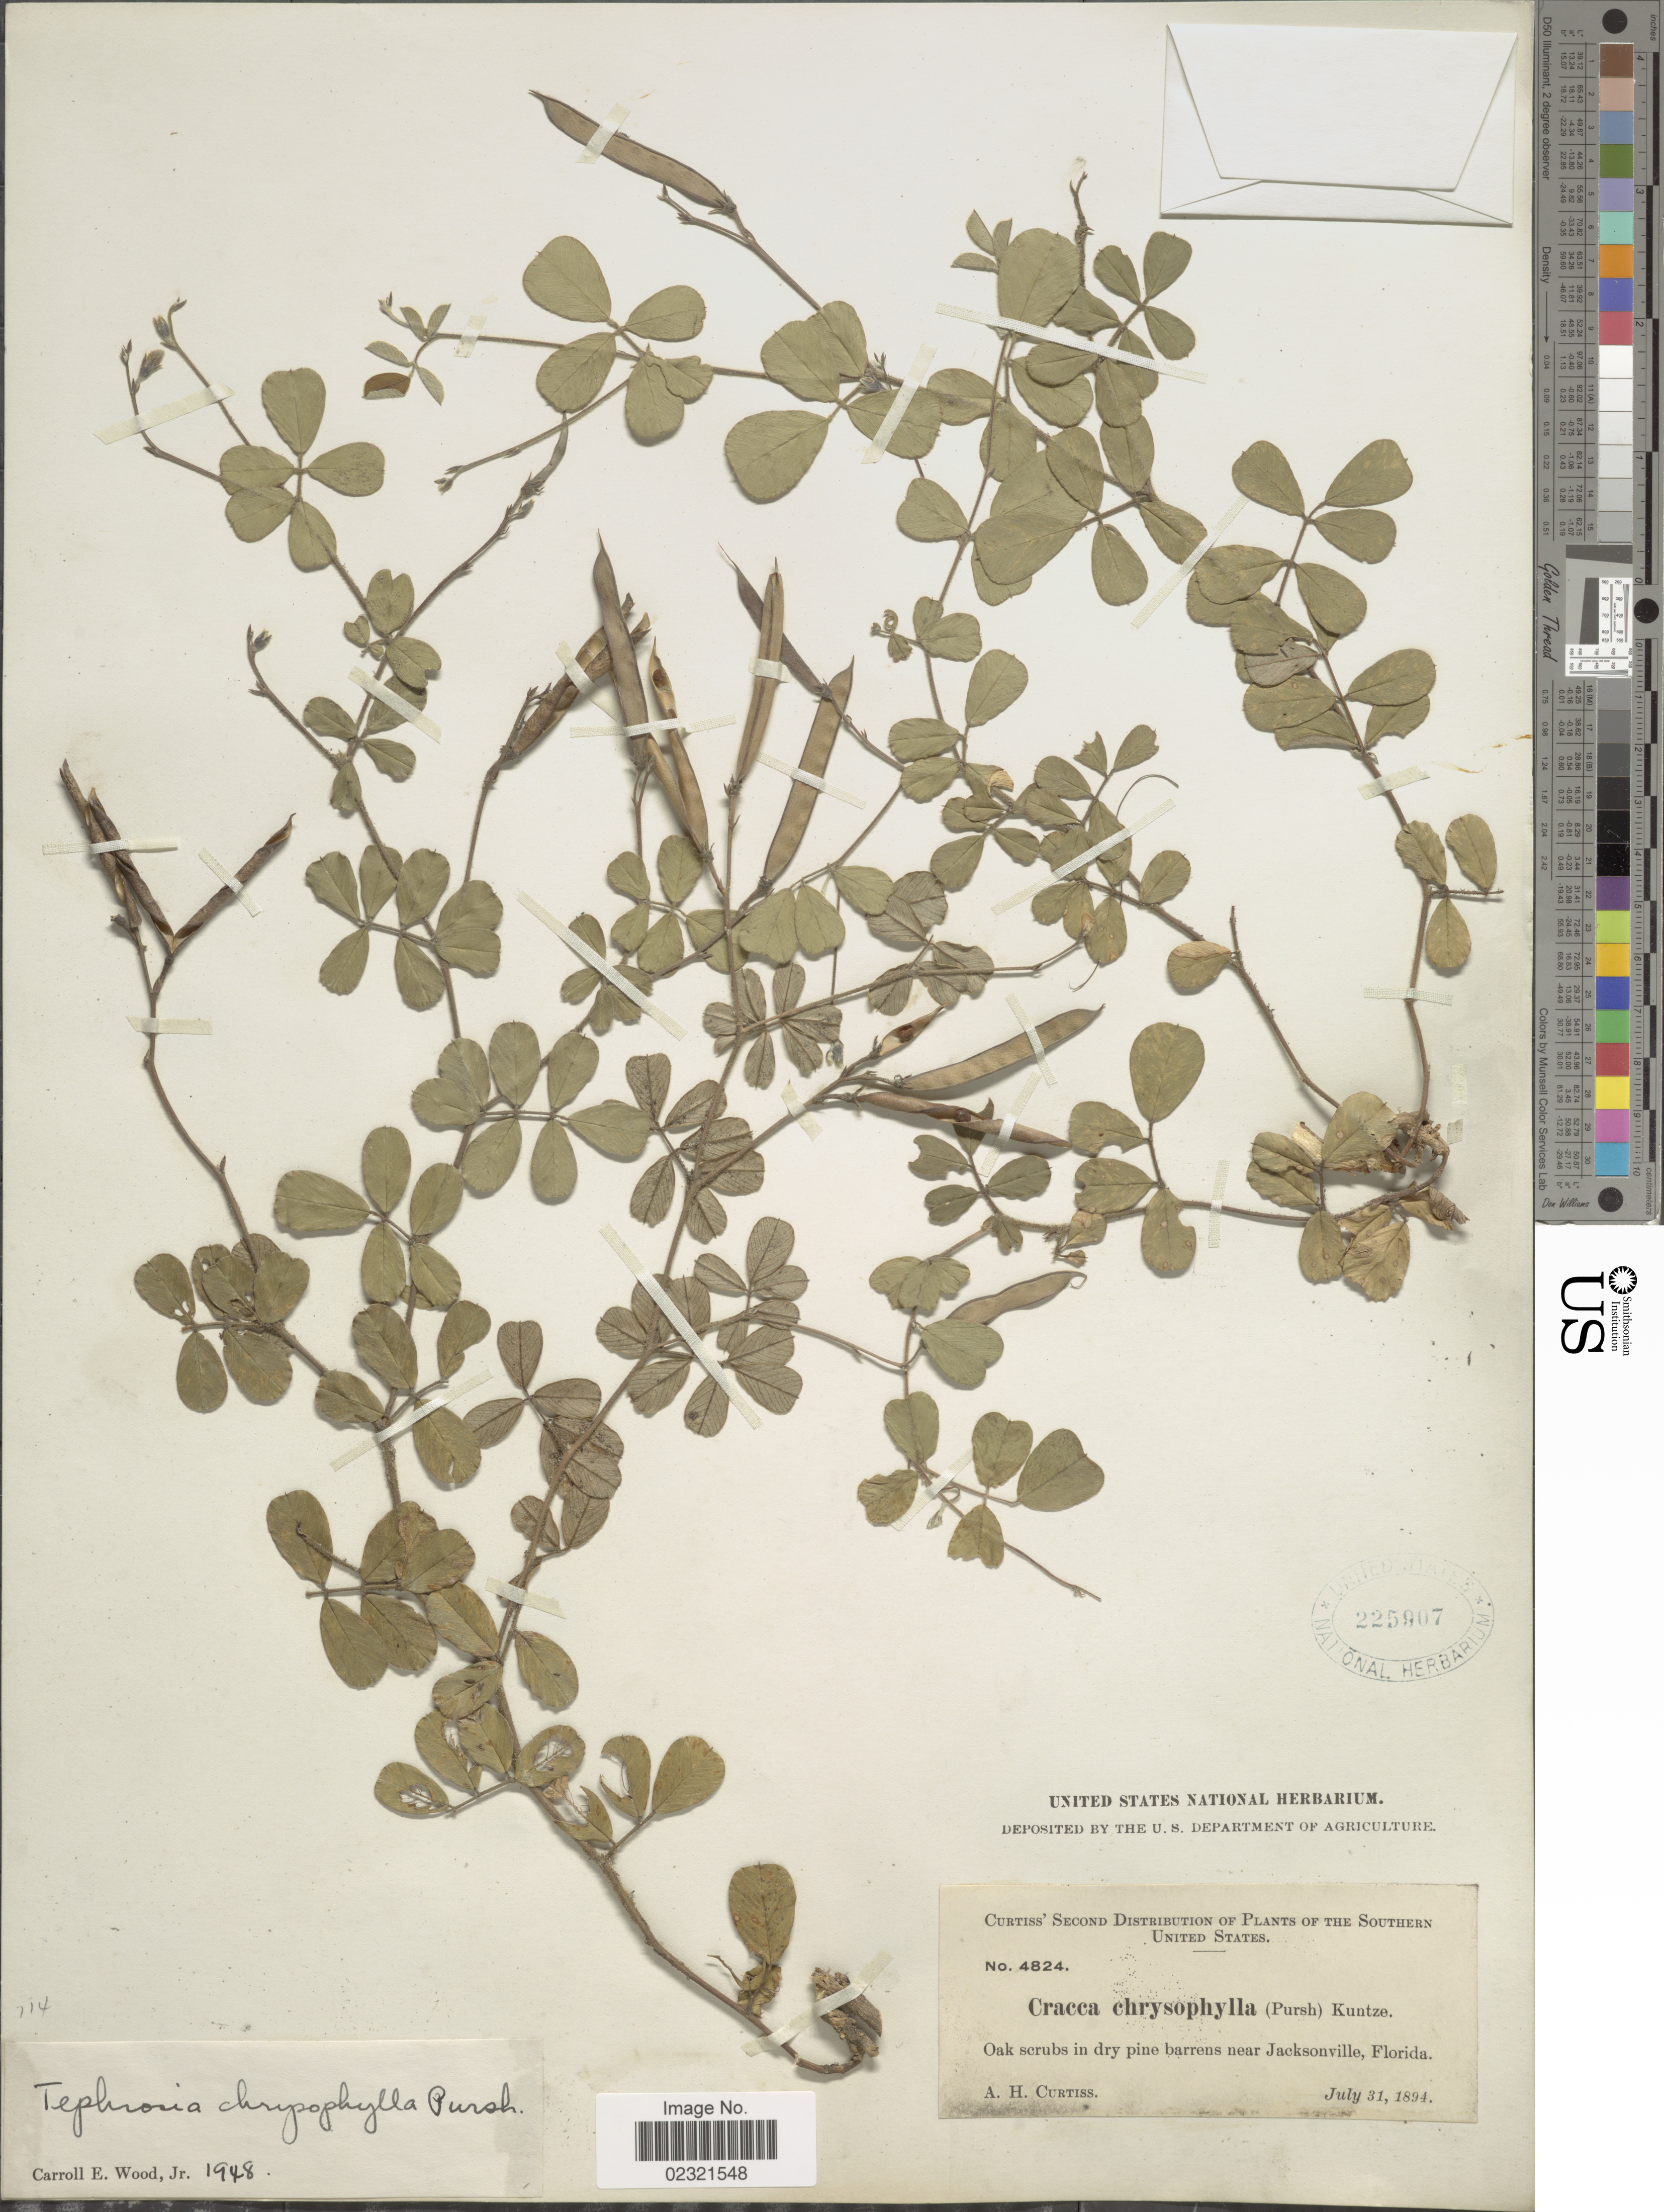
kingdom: Plantae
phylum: Tracheophyta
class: Magnoliopsida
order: Fabales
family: Fabaceae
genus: Tephrosia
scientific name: Tephrosia chrysophylla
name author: Pursh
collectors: A. H. Curtiss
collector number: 4824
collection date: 1894-07-31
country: United States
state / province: Florida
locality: Southern United States. Oak scrubs in dry pine barrens near Jacksonville.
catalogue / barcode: US 225907